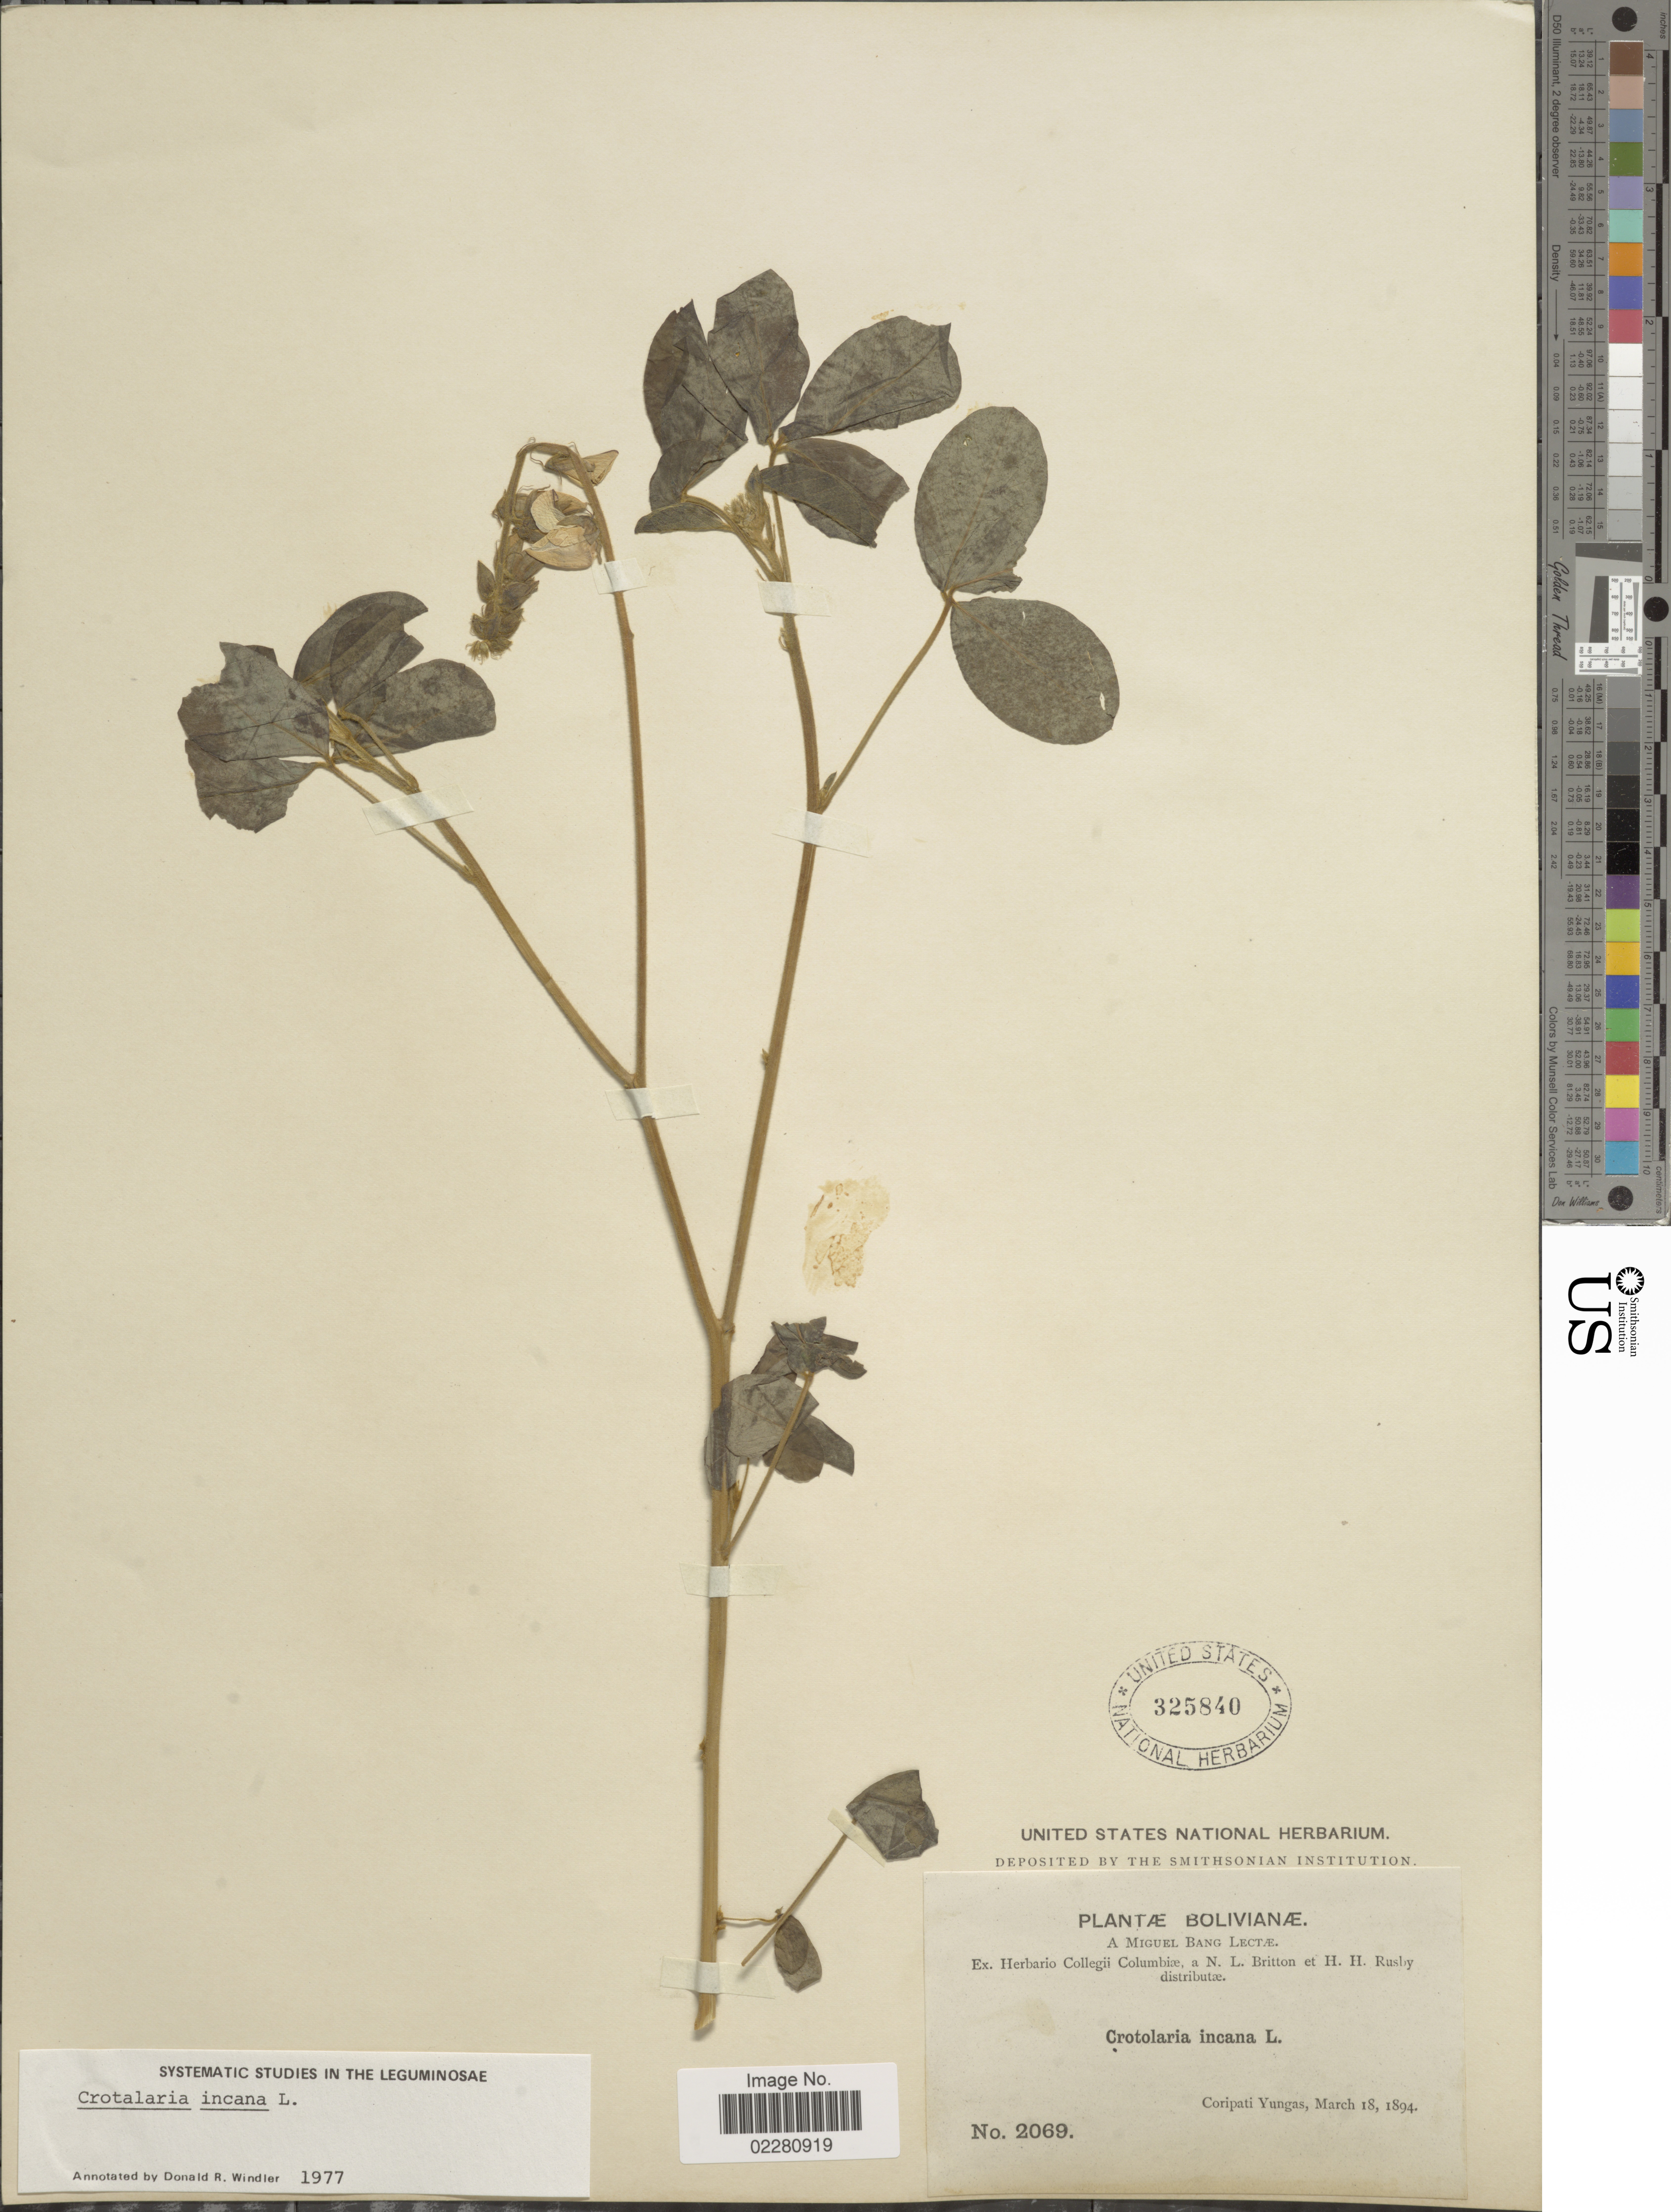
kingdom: Plantae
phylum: Tracheophyta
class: Magnoliopsida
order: Fabales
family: Fabaceae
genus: Crotalaria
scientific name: Crotalaria incana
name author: L.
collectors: M. Bang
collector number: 2069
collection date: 1894-03-18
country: Bolivia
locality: Coripati Yungas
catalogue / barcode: US 325840